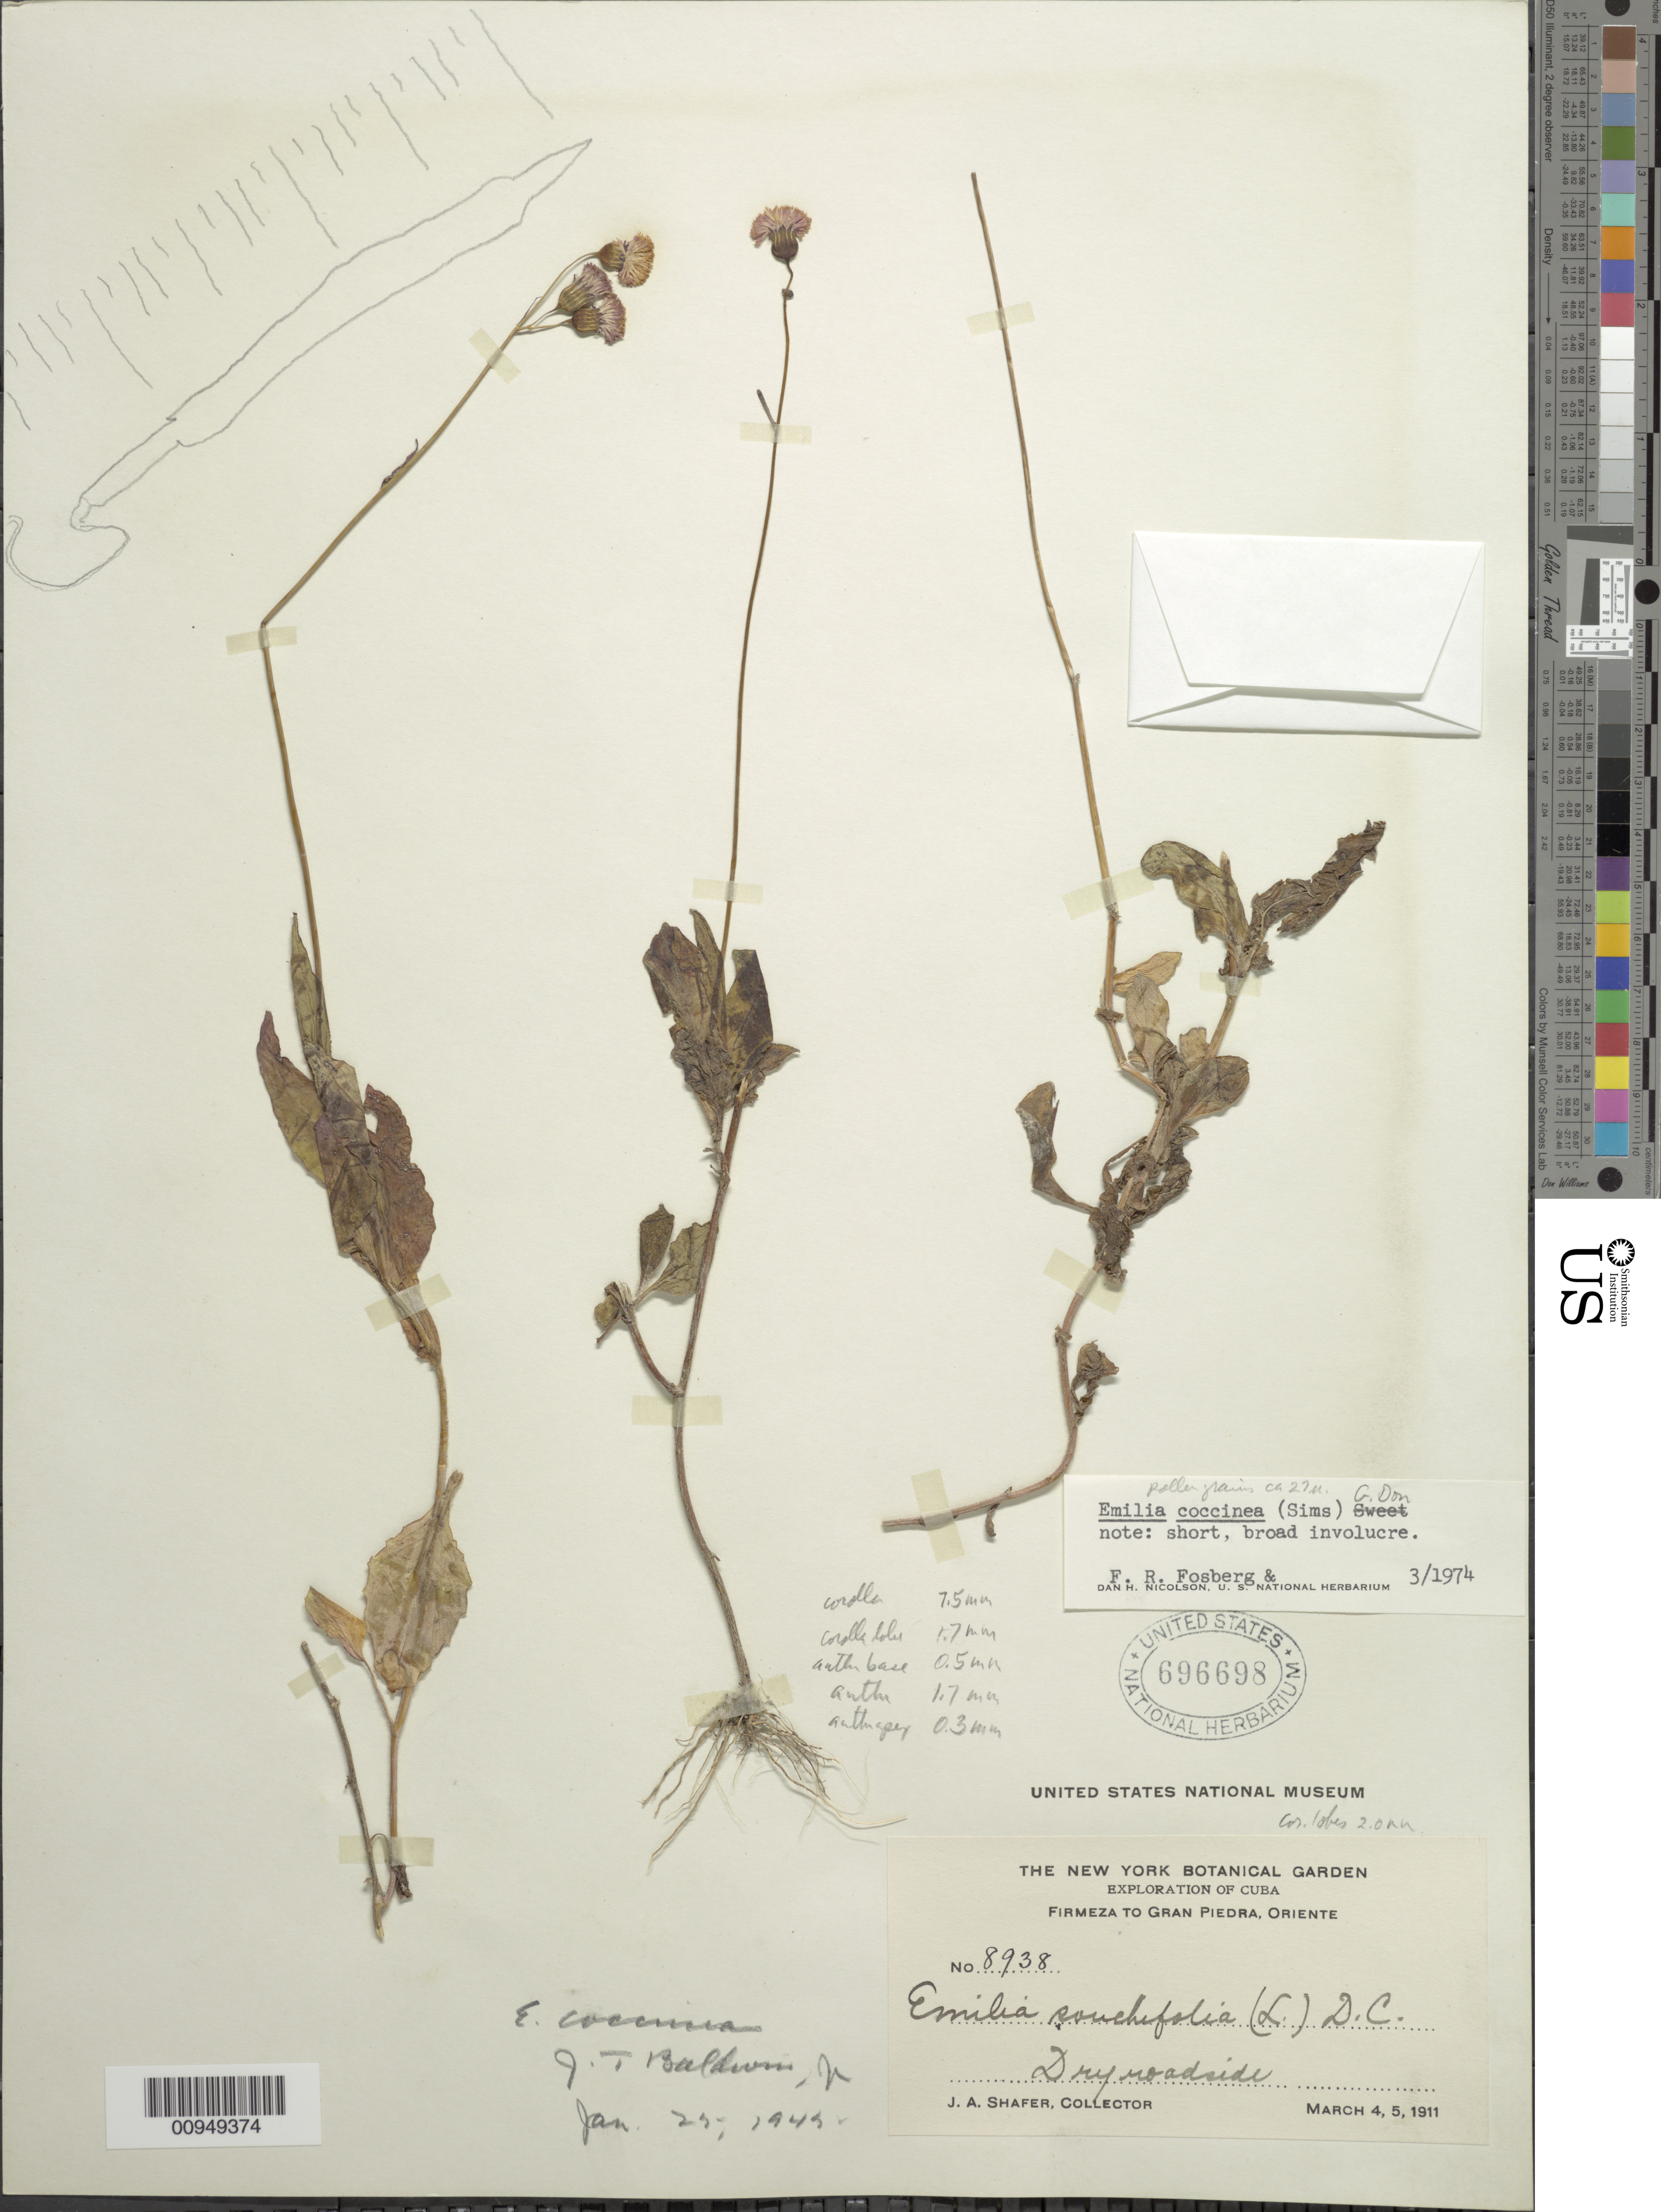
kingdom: Plantae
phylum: Tracheophyta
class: Magnoliopsida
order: Asterales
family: Asteraceae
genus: Emilia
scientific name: Emilia coccinea (Sims) Sweet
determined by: Fosberg, F. R.; Nicolson, D. H.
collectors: J. A. Shafer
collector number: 8938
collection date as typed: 04 Mar 1911 to 05 Mar 1911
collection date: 1911-03-04/1911-03-05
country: Cuba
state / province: Oriente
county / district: Dry forest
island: Cuba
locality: Roadside, Firmeza to Gran Piedra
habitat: Dry roadside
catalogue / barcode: US 696698